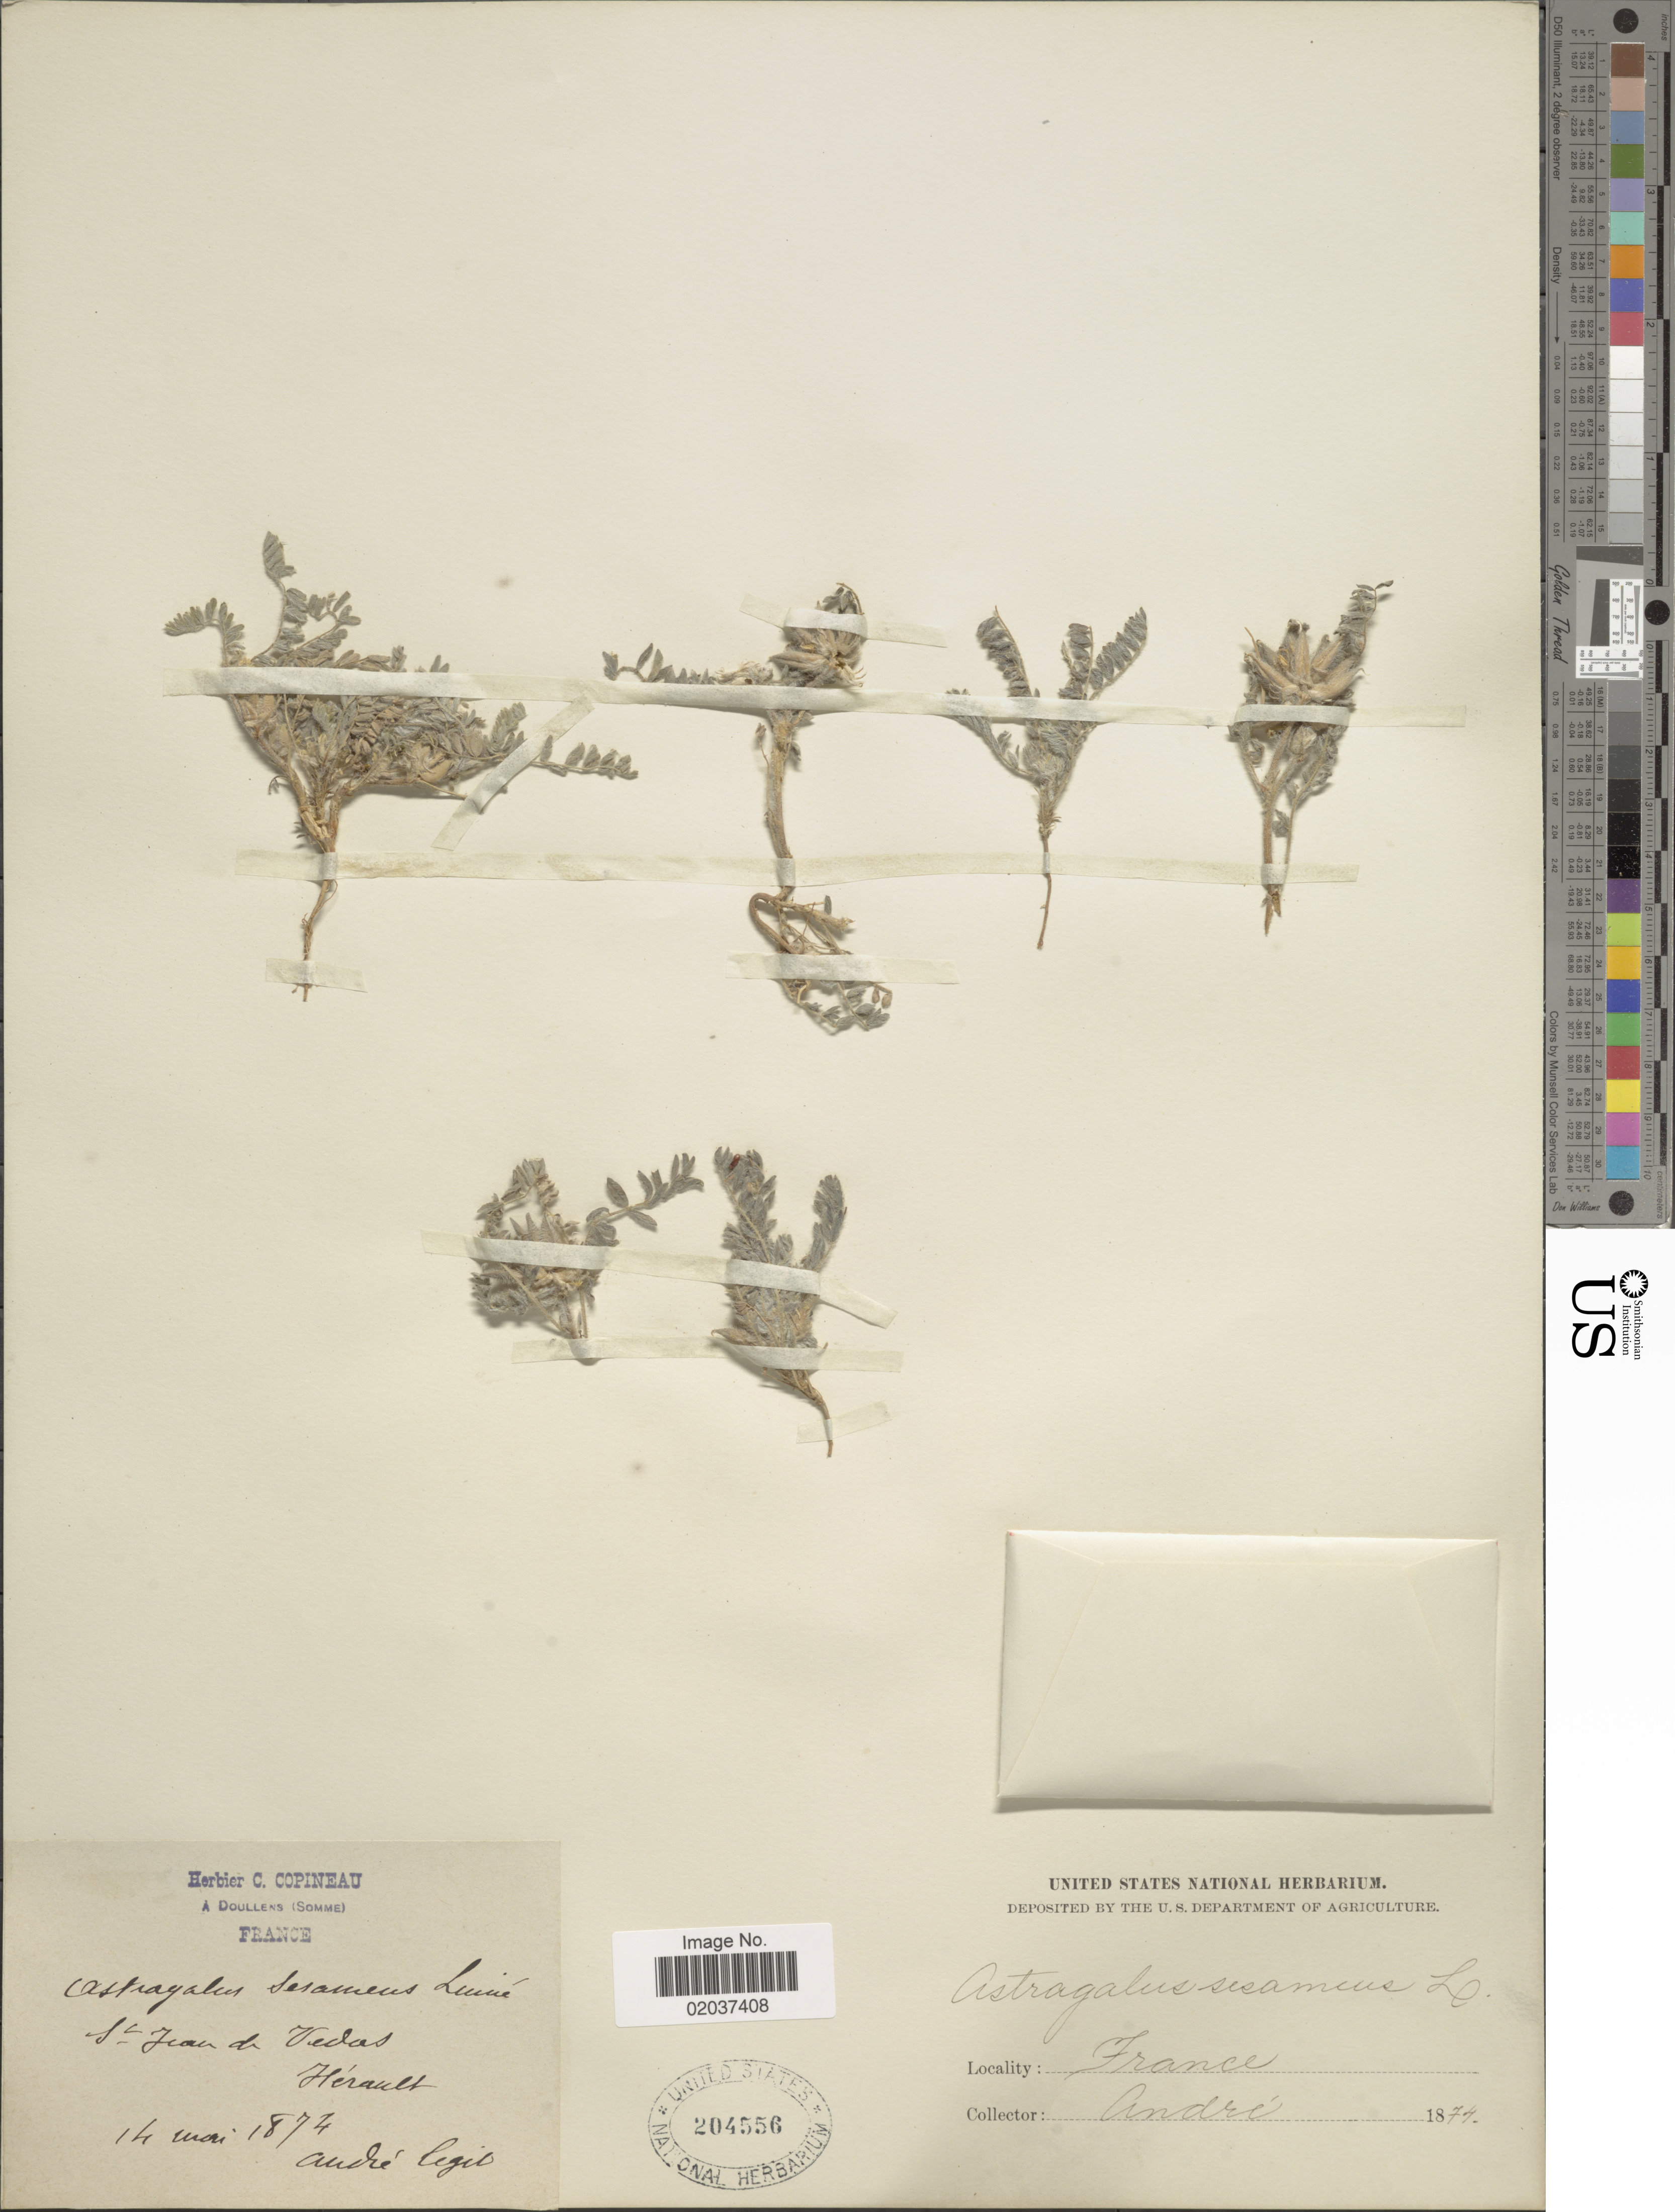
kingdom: Plantae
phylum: Tracheophyta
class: Magnoliopsida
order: Fabales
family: Fabaceae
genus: Astragalus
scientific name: Astragalus sesameus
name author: L.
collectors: André, --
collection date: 1874-05-14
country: France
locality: St. Jaen de Vedas, Herault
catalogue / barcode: US 204556